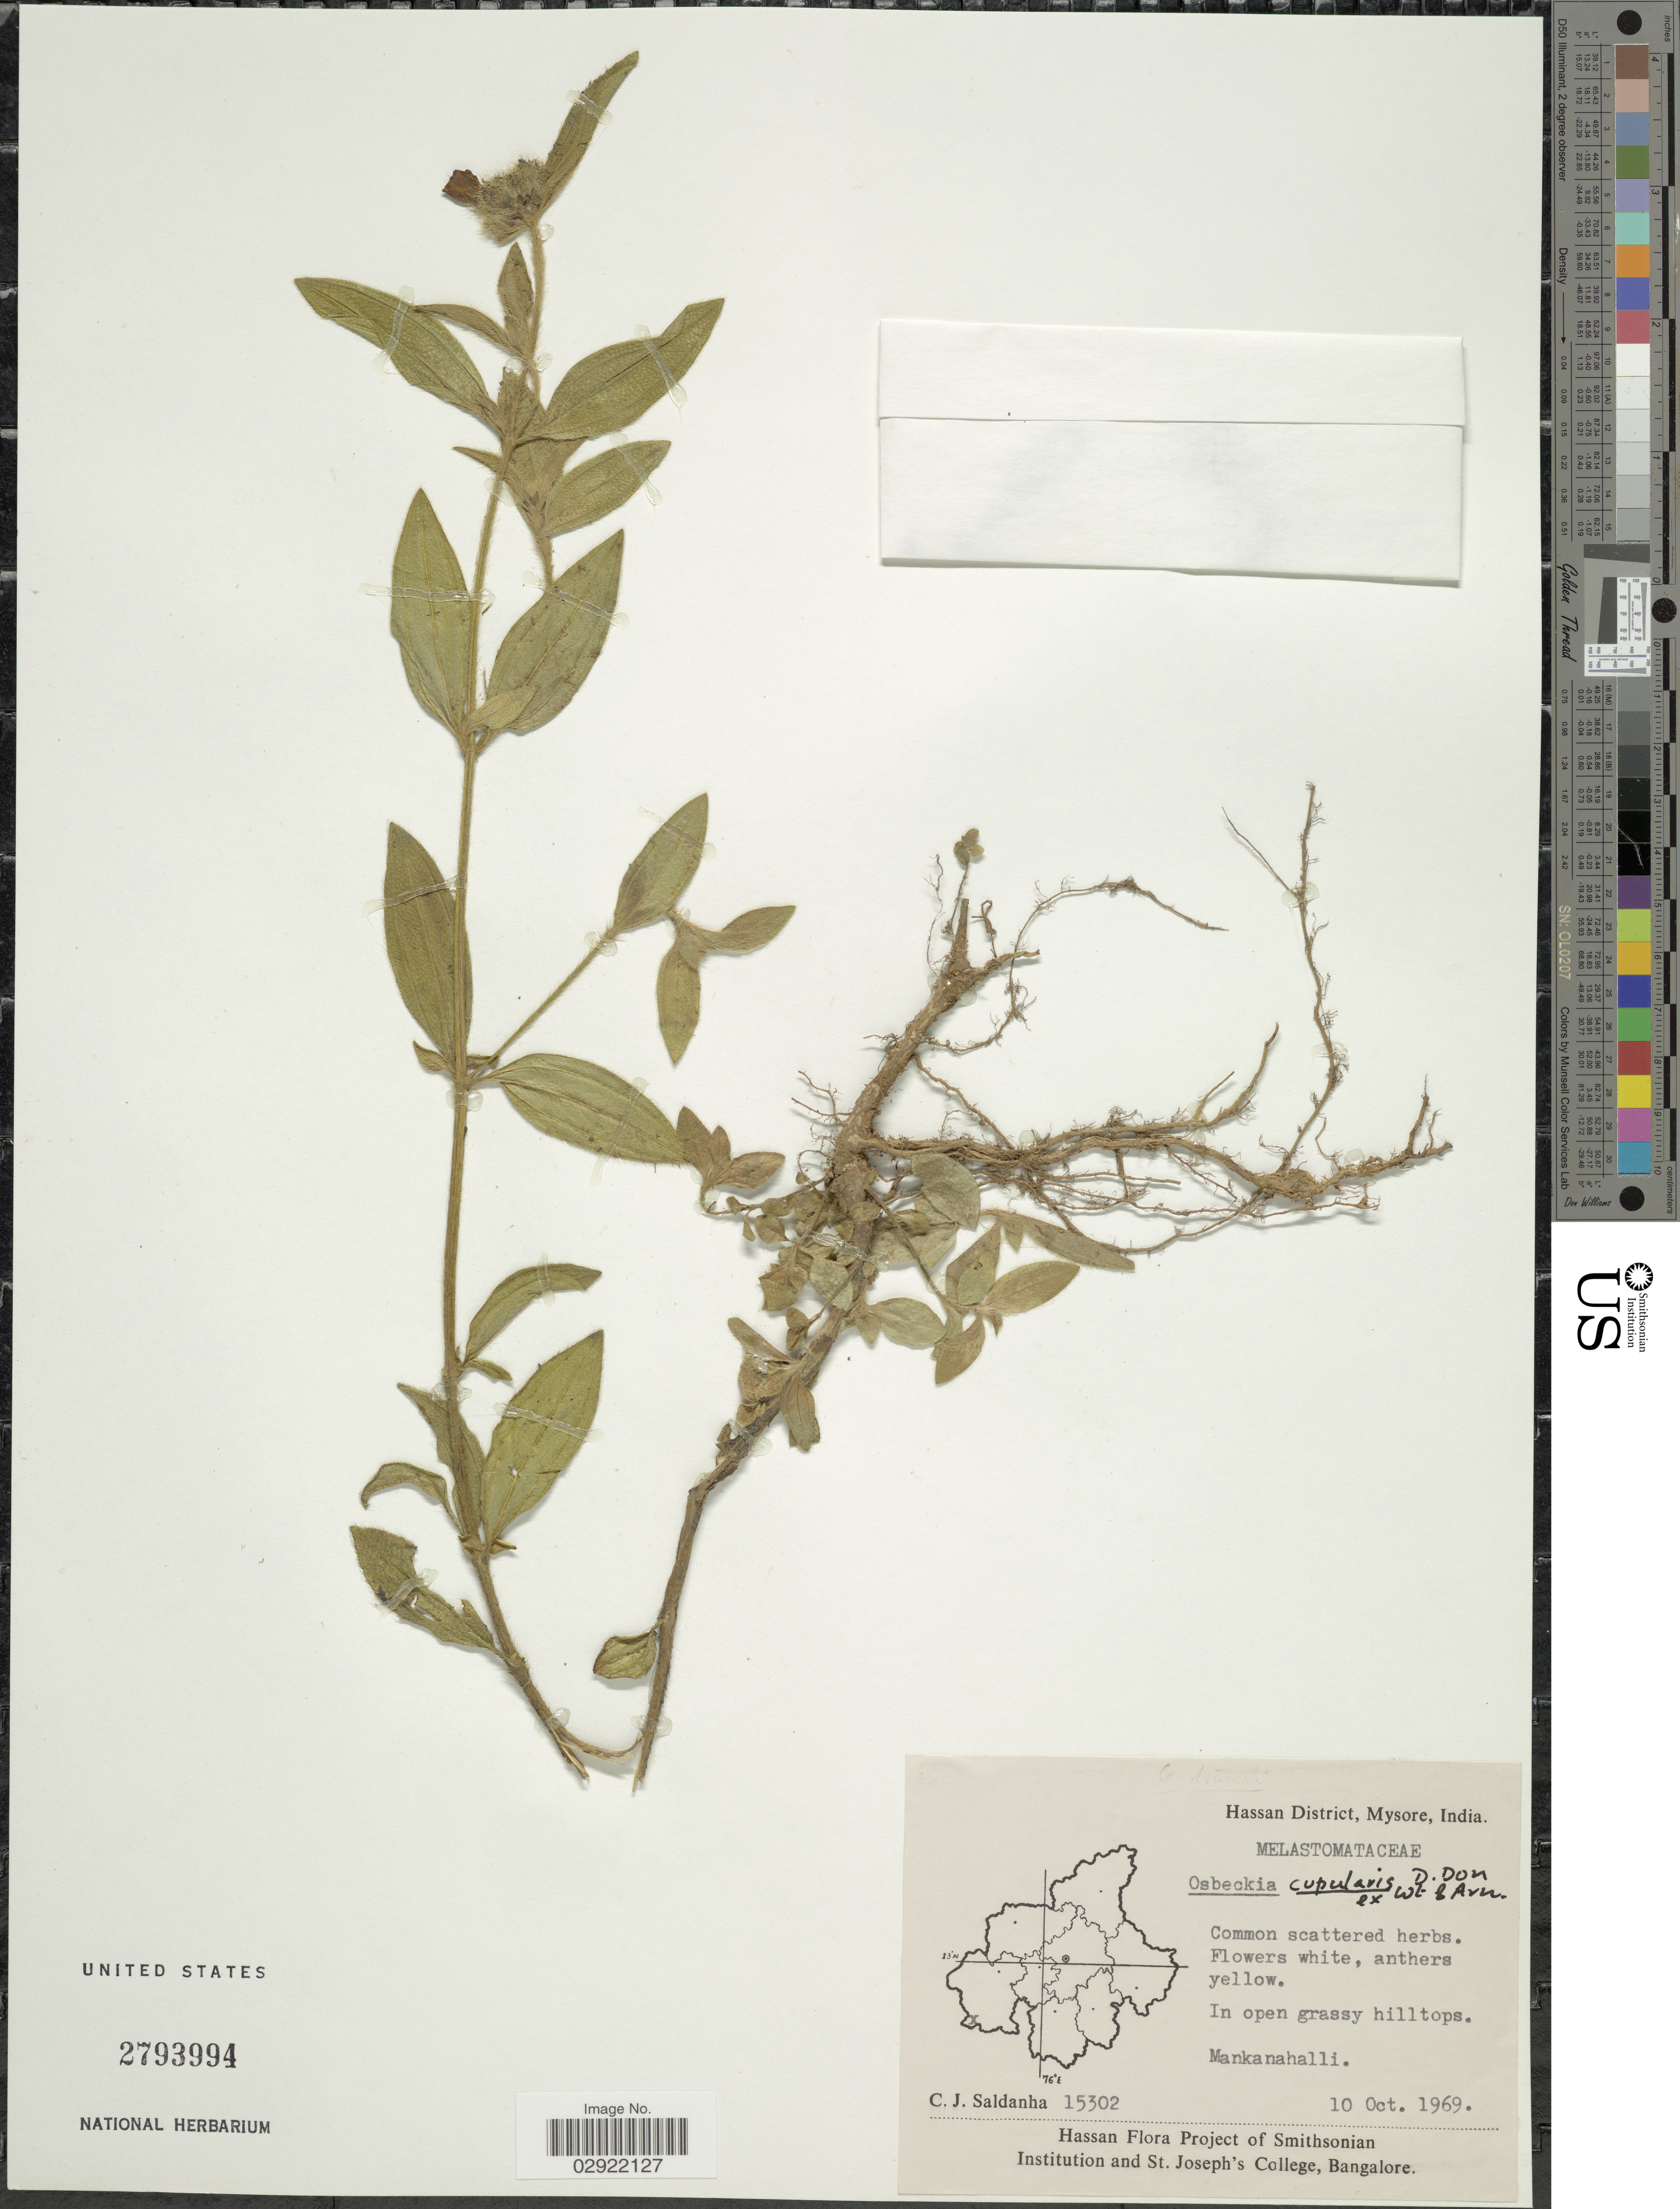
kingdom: Plantae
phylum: Tracheophyta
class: Magnoliopsida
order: Myrtales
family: Melastomataceae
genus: Osbeckia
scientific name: Osbeckia cupularis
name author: D. Don ex Wight & Arn.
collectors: C. J. Saldanha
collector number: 15302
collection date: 1969-10-10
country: India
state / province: Karnataka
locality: Hassan District, Mysore. Mankanahalli.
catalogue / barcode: US 2793994